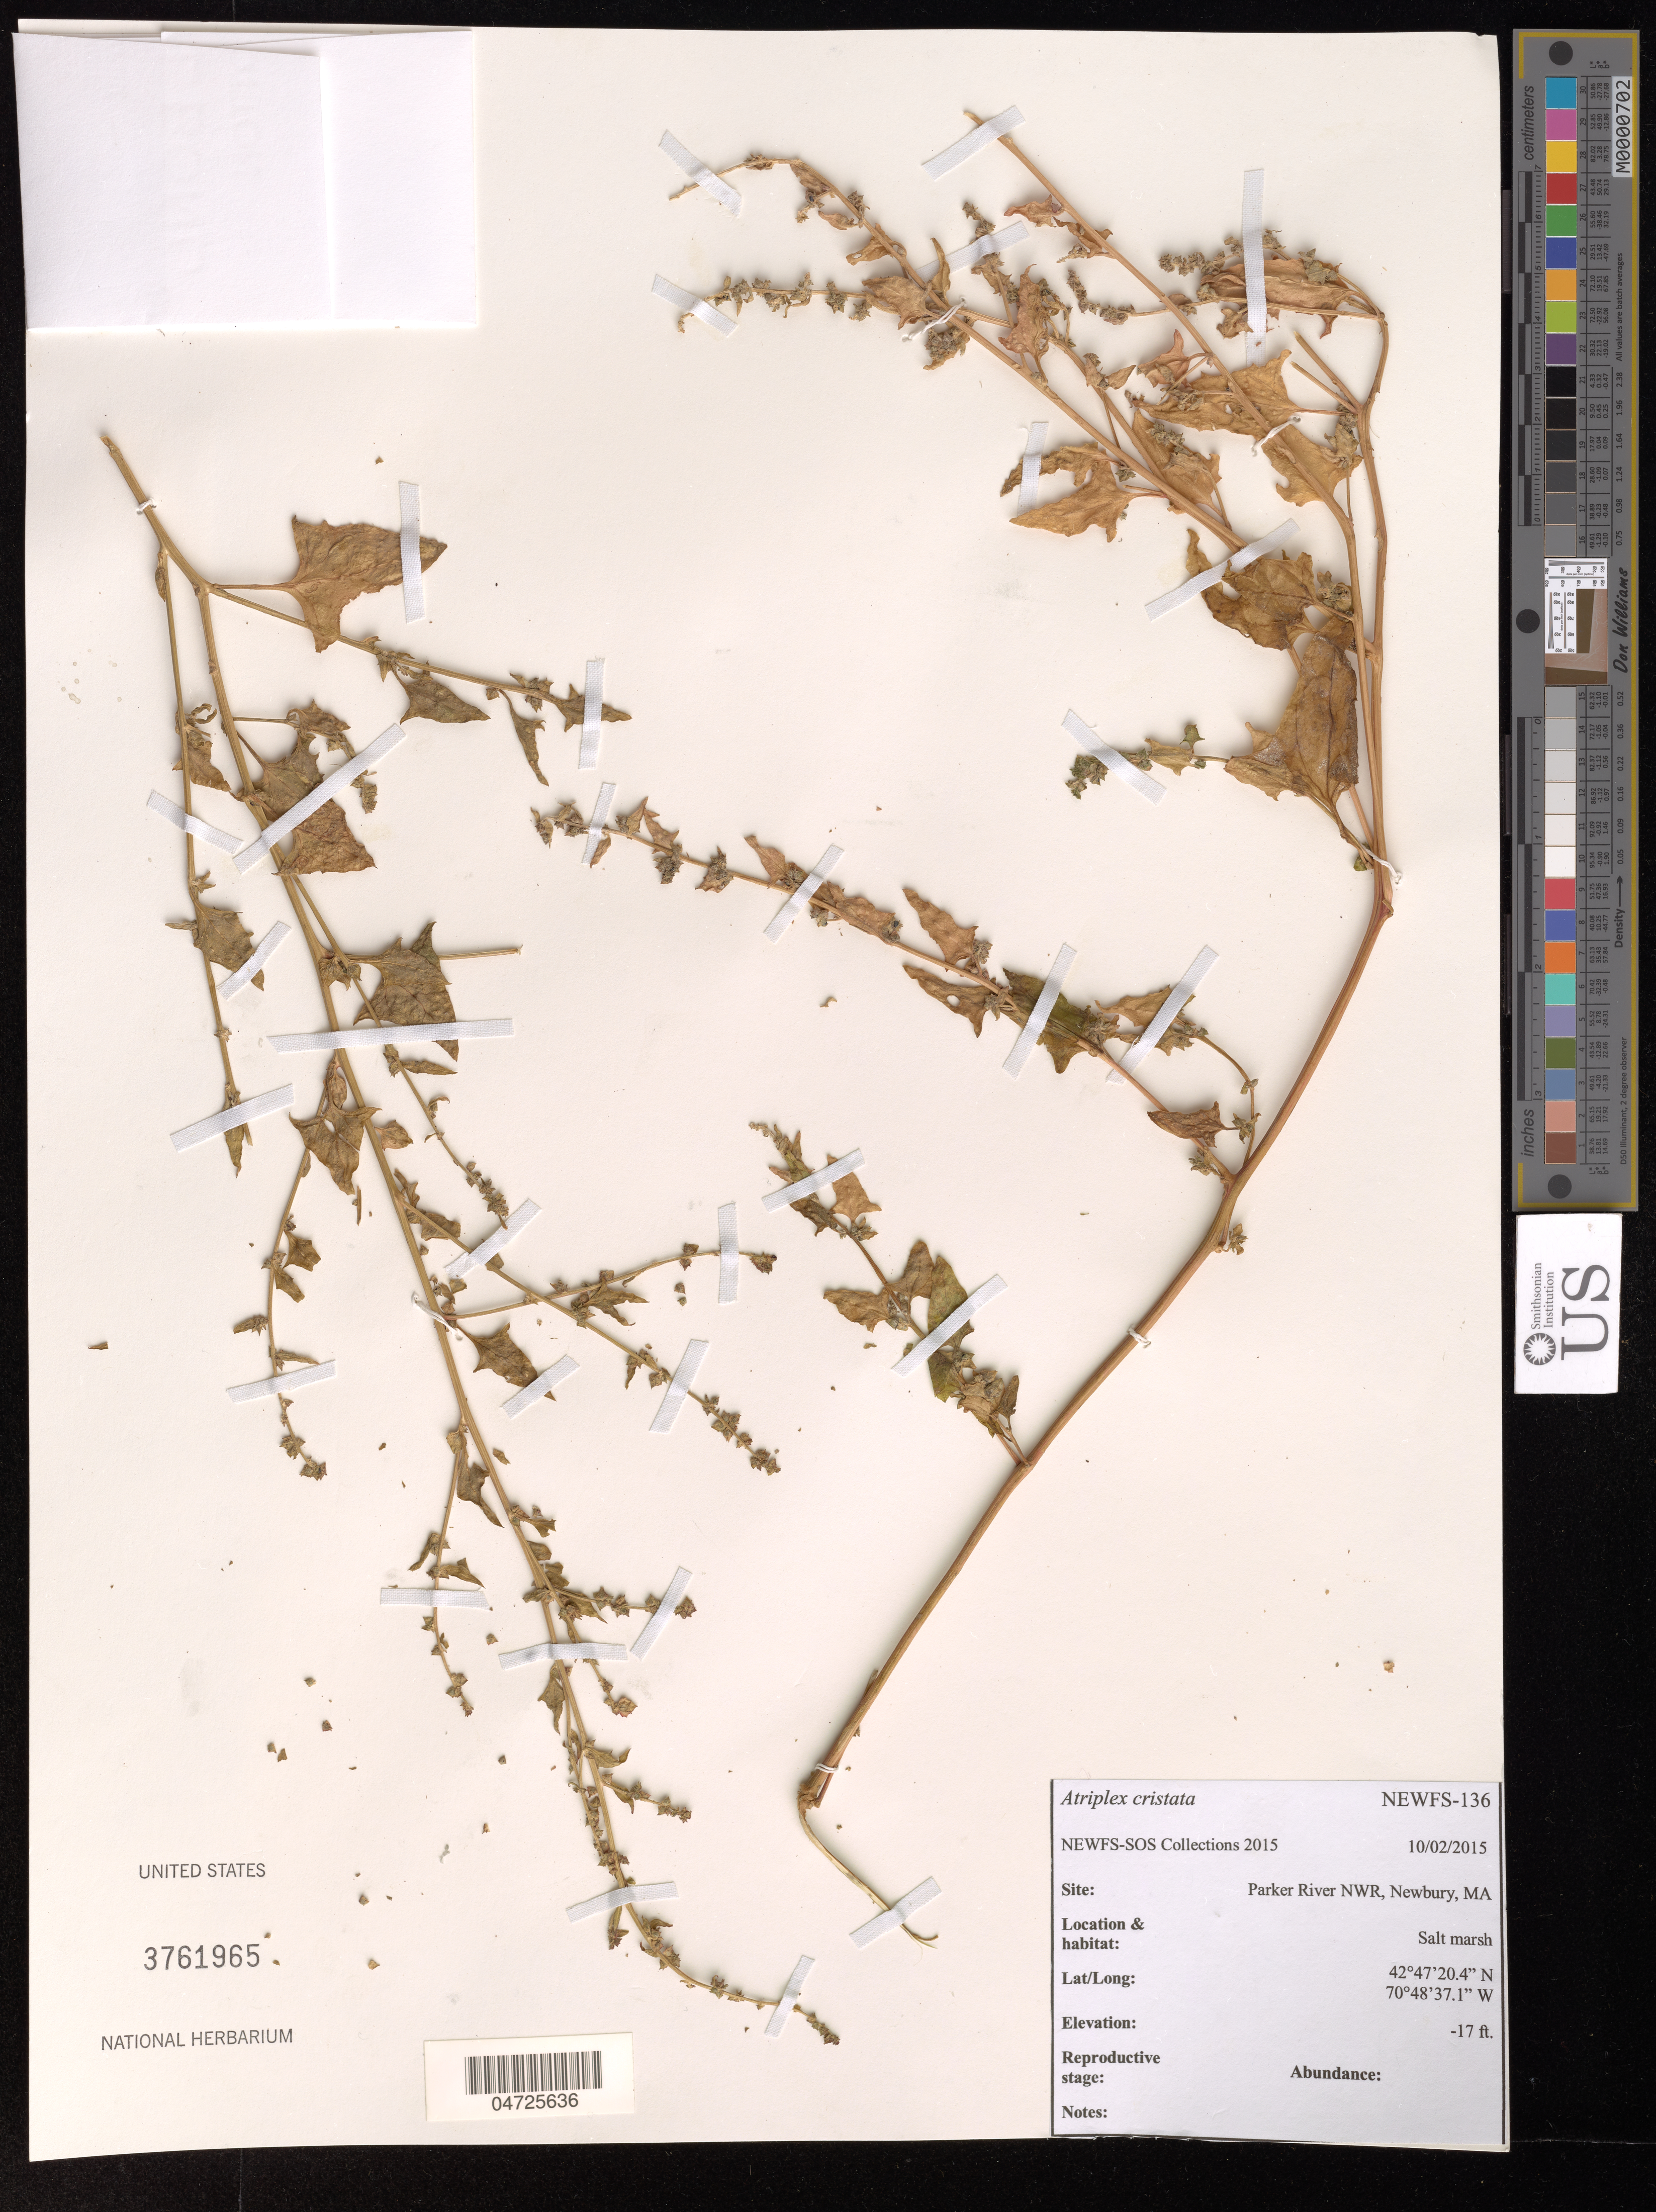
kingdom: Plantae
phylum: Tracheophyta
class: Magnoliopsida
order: Caryophyllales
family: Amaranthaceae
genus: Atriplex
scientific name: Atriplex cristata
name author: Humb. & Bonpl. ex Willd.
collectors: NEWFS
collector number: NEWFS-136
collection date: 2015-10-02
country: United States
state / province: Massachusetts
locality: Site: Parker River NWR, Newburry.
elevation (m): -5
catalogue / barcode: US 3761965